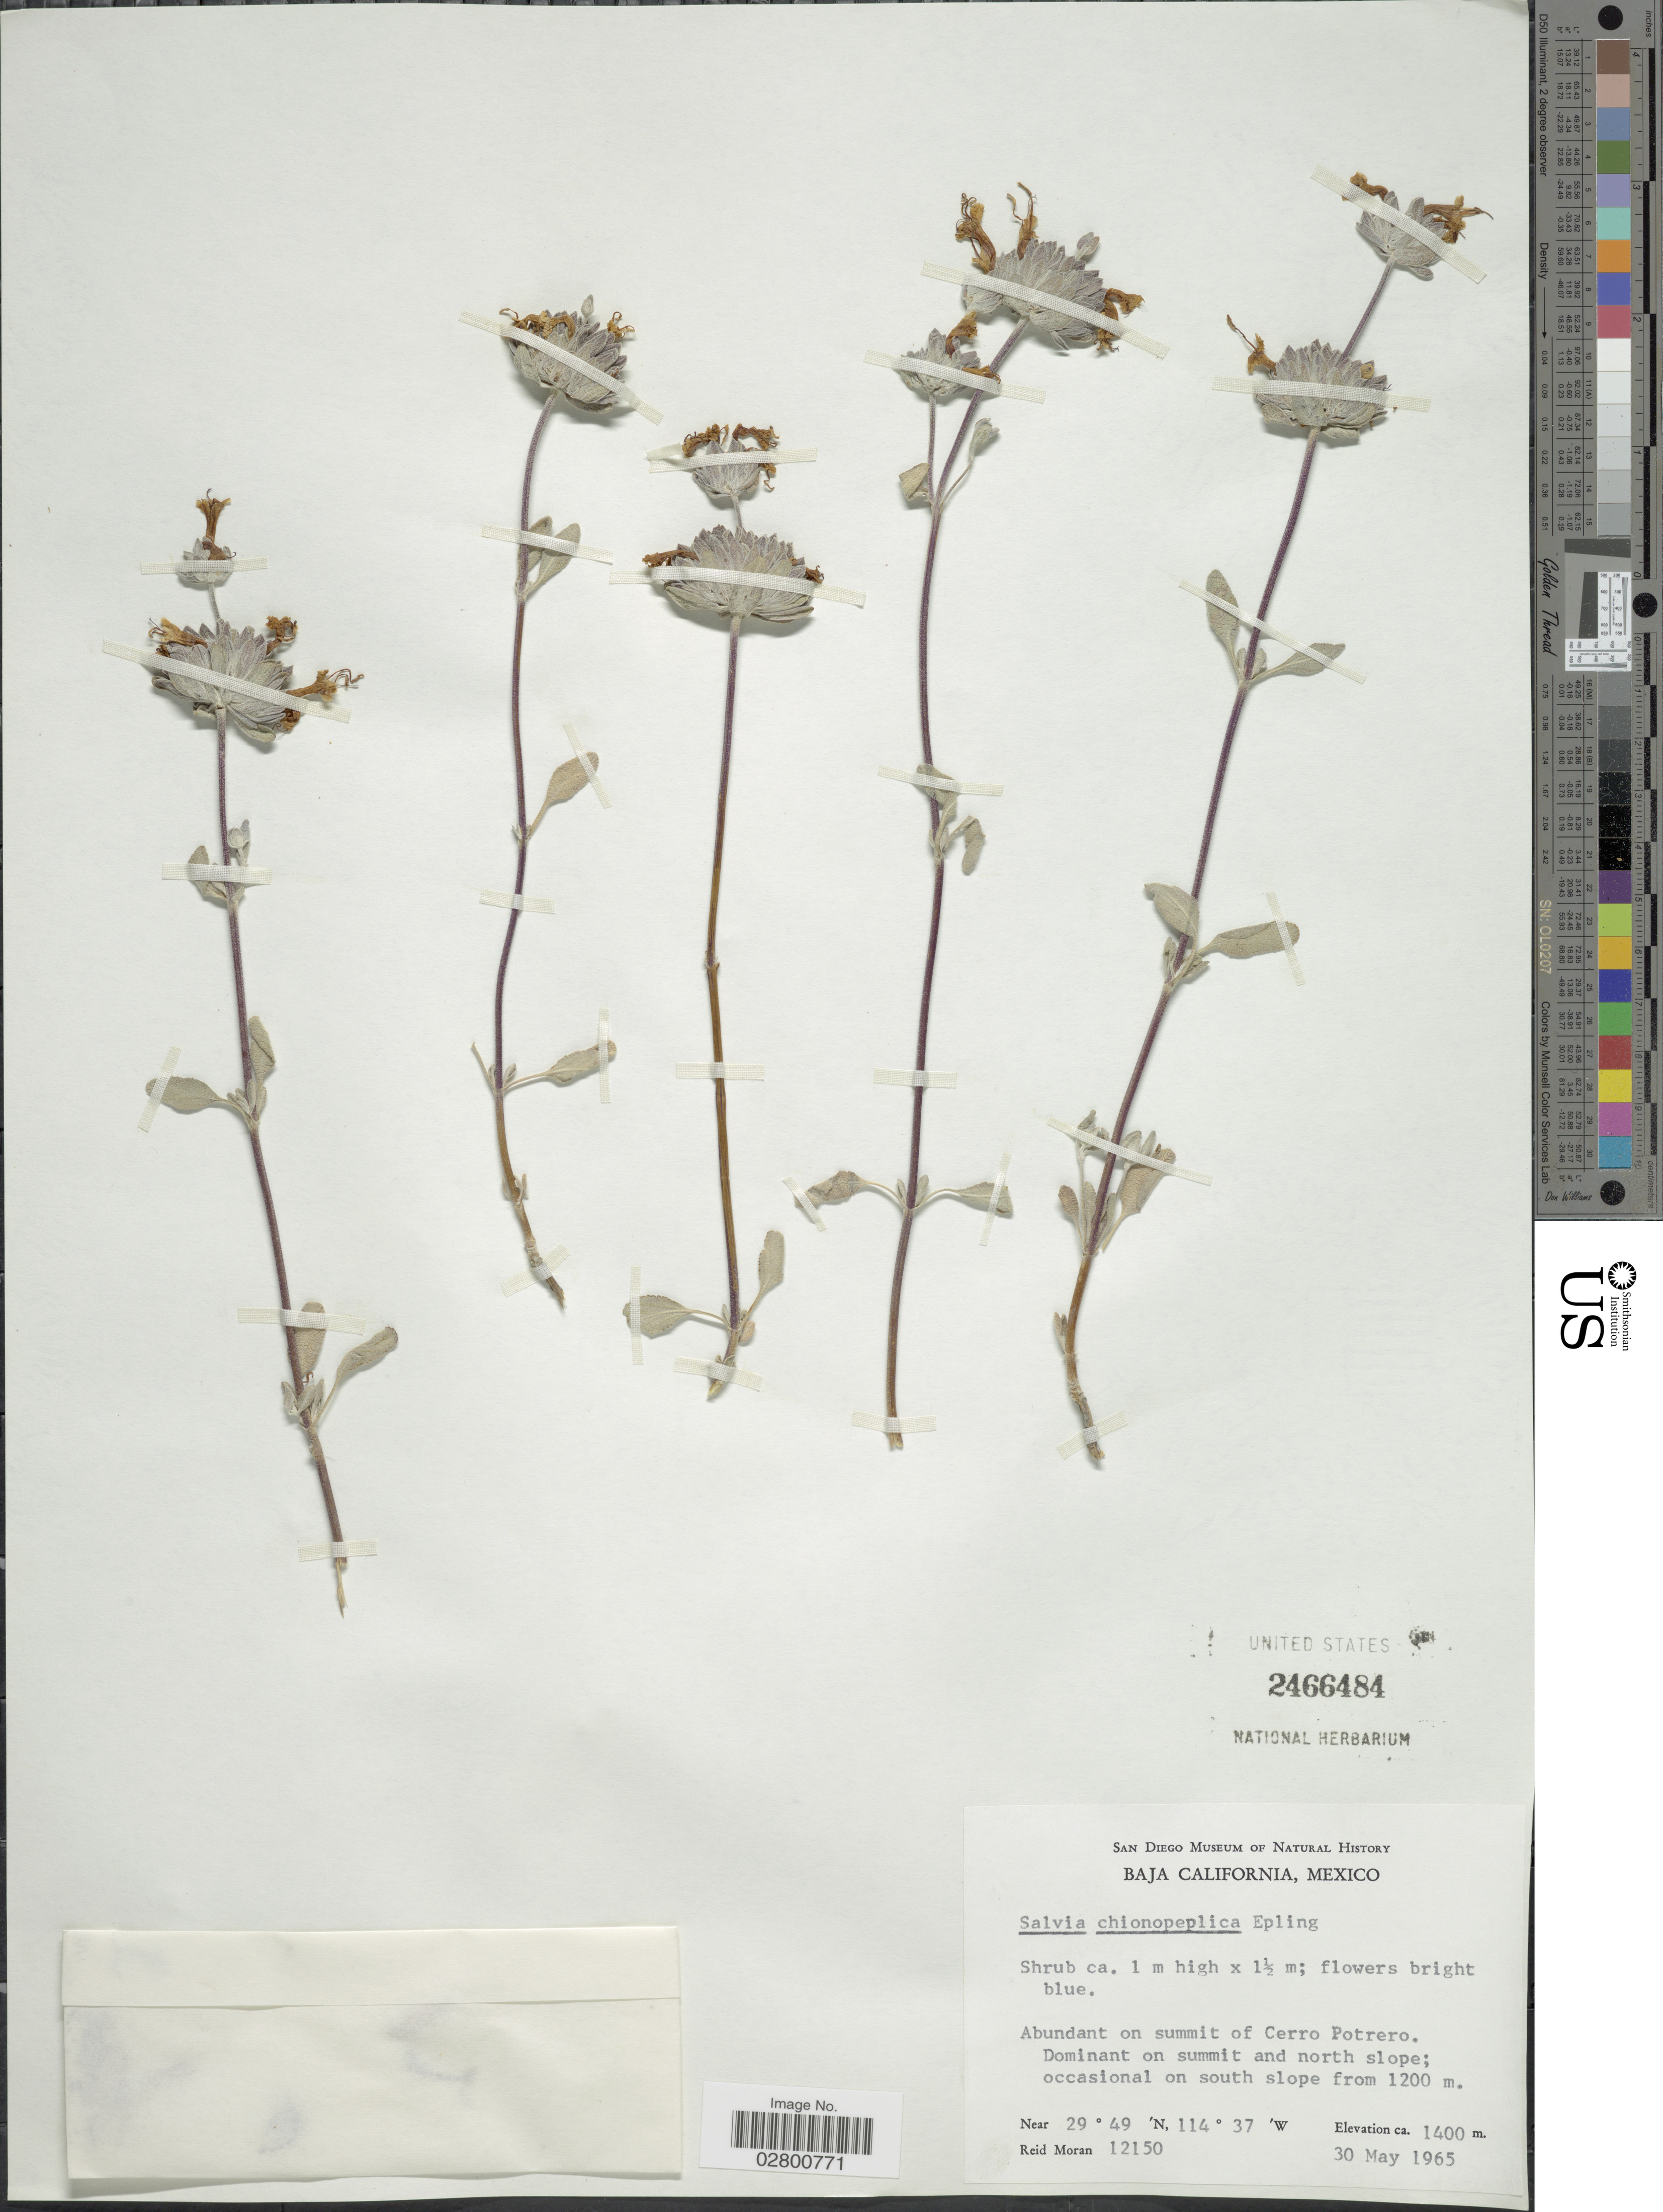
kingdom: Plantae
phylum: Tracheophyta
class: Magnoliopsida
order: Lamiales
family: Lamiaceae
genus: Salvia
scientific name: Salvia chionopeplica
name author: Epling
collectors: R. V. Moran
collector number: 12150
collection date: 1965-05-30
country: Mexico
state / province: Baja California Norte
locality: Summit of Cerro Potrero.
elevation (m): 1400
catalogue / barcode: US 2466484